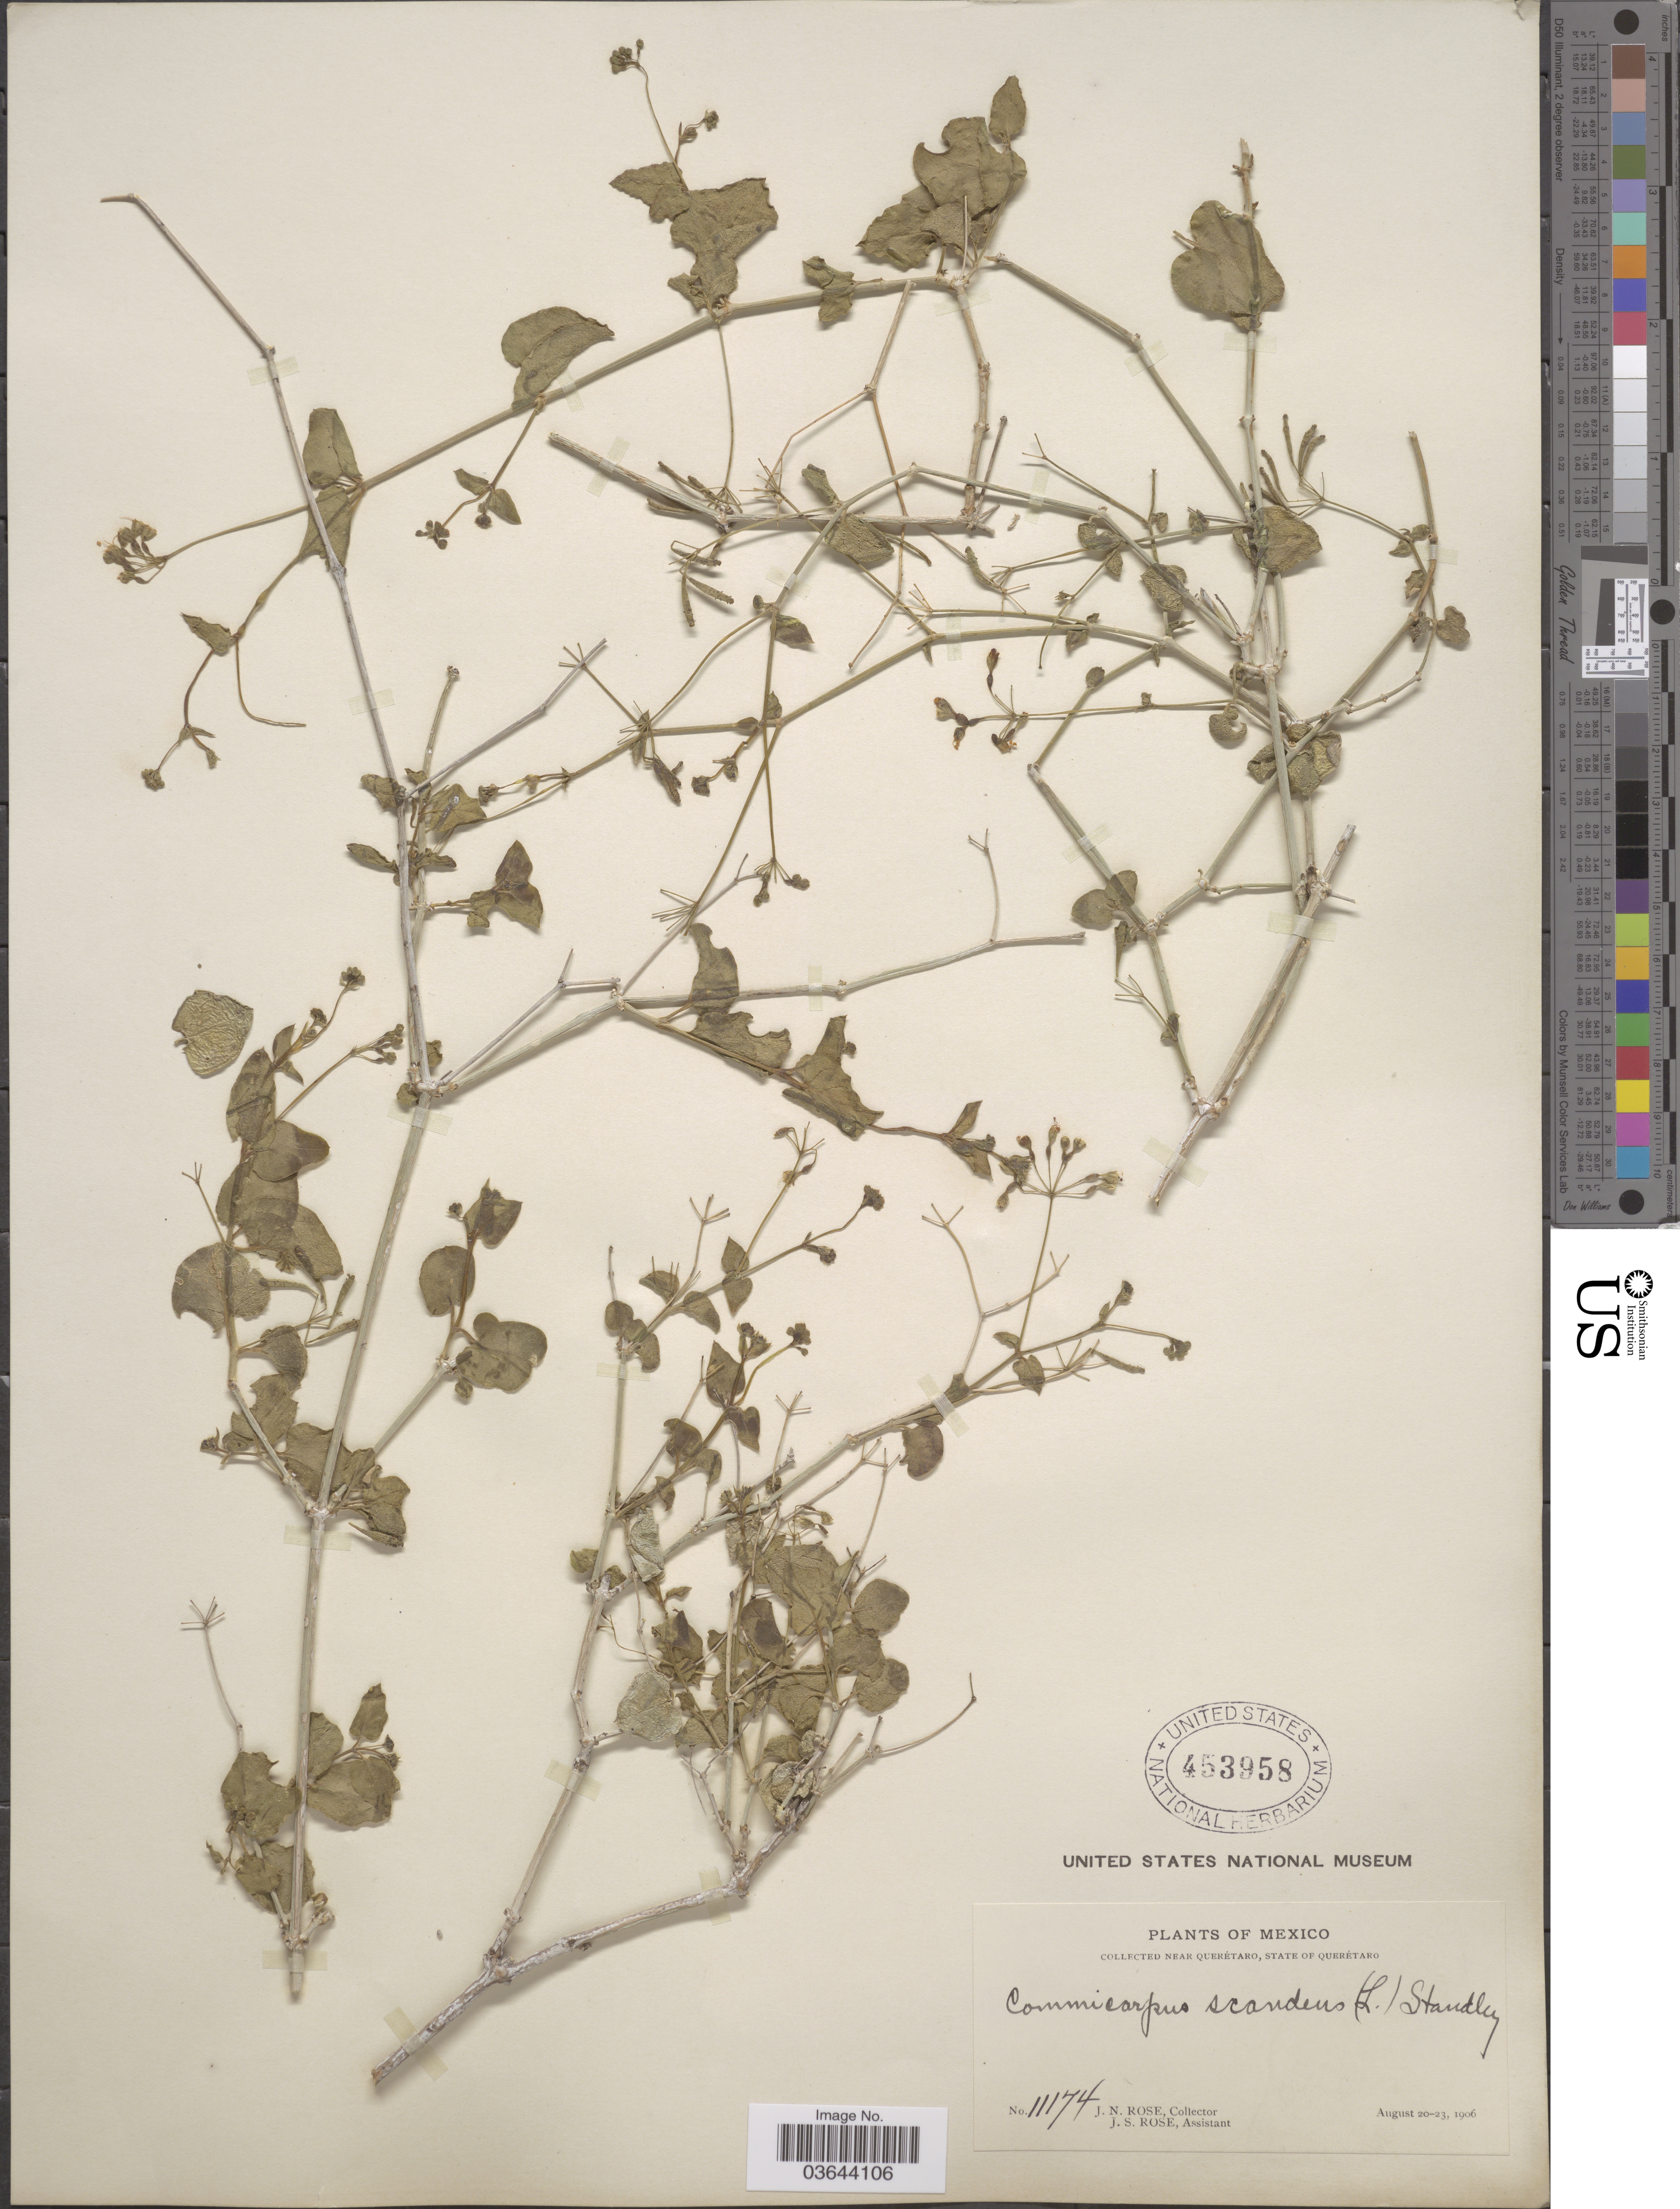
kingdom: Plantae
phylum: Tracheophyta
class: Magnoliopsida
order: Caryophyllales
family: Nyctaginaceae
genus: Commicarpus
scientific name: Commicarpus scandens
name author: (L.) Standl.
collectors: J. N. Rose & J. S. Rose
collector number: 11174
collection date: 1906-08-20/1906-08-23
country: Mexico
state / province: Querétaro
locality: Near Querétaro.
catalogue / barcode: US 453958